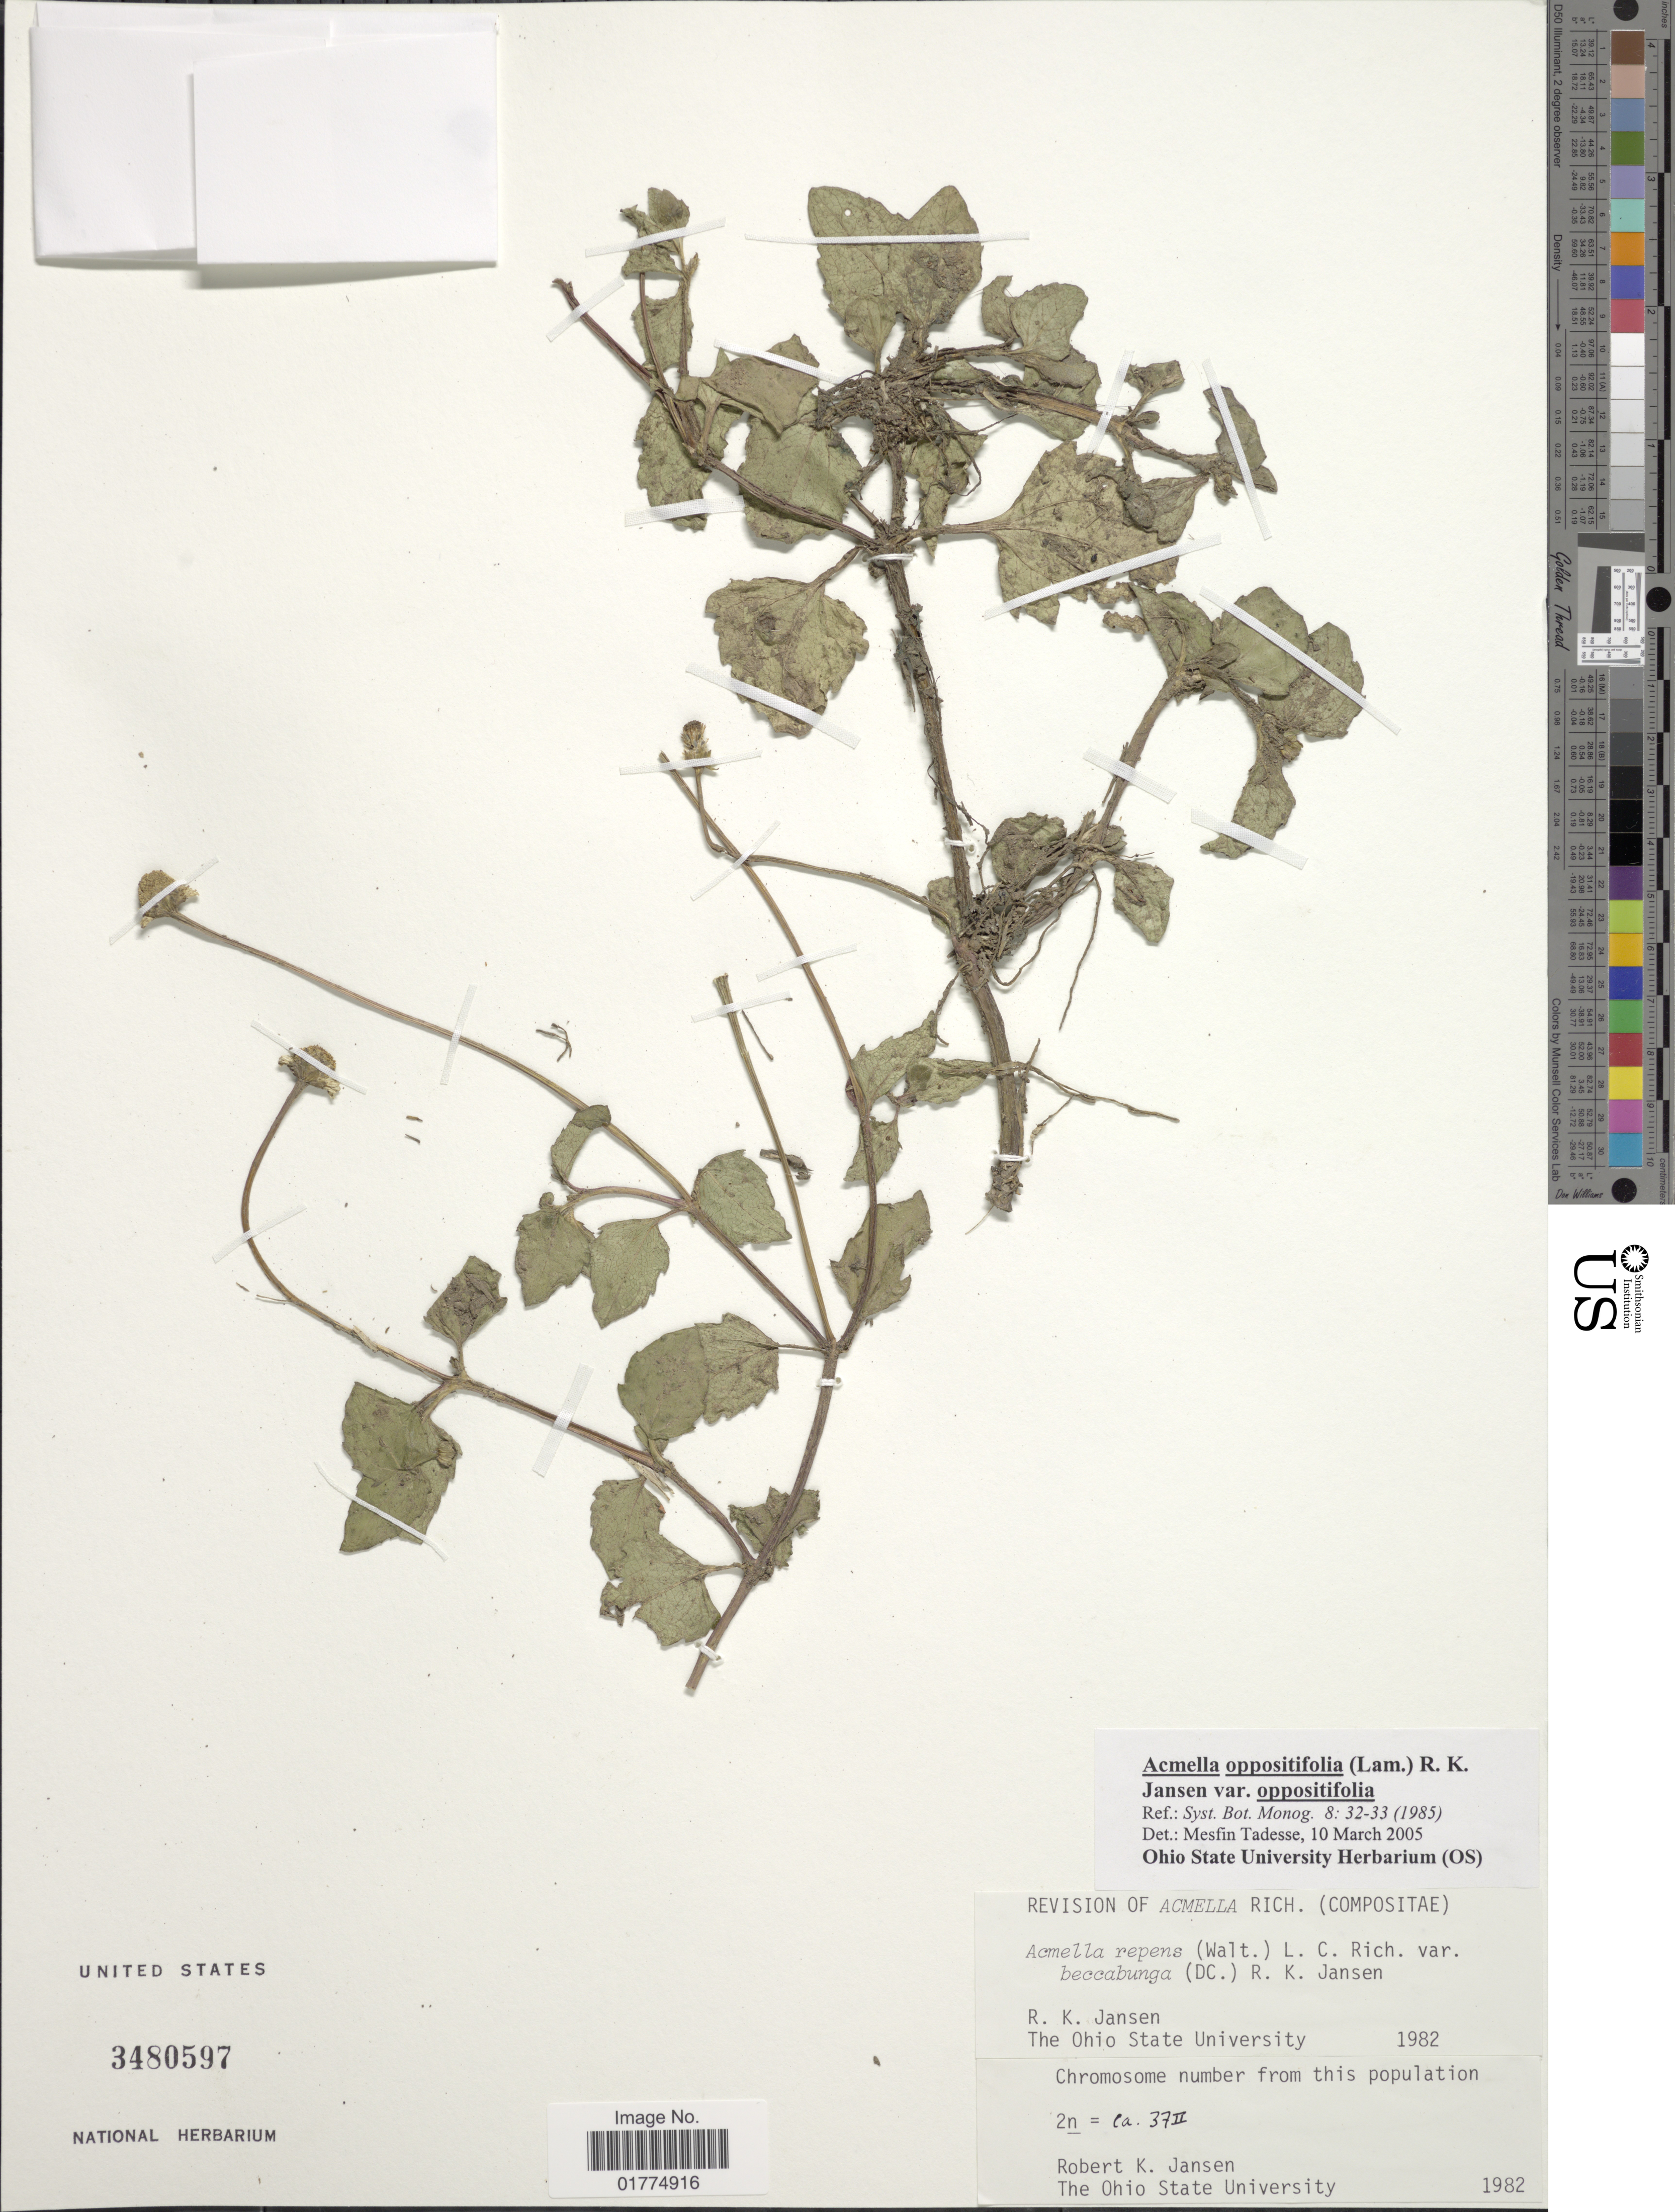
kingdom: Plantae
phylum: Tracheophyta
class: Magnoliopsida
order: Asterales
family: Asteraceae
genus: Acmella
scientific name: Acmella repens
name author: (Walter) Rich.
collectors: R. K. Jansen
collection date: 1982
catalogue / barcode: US 3480597